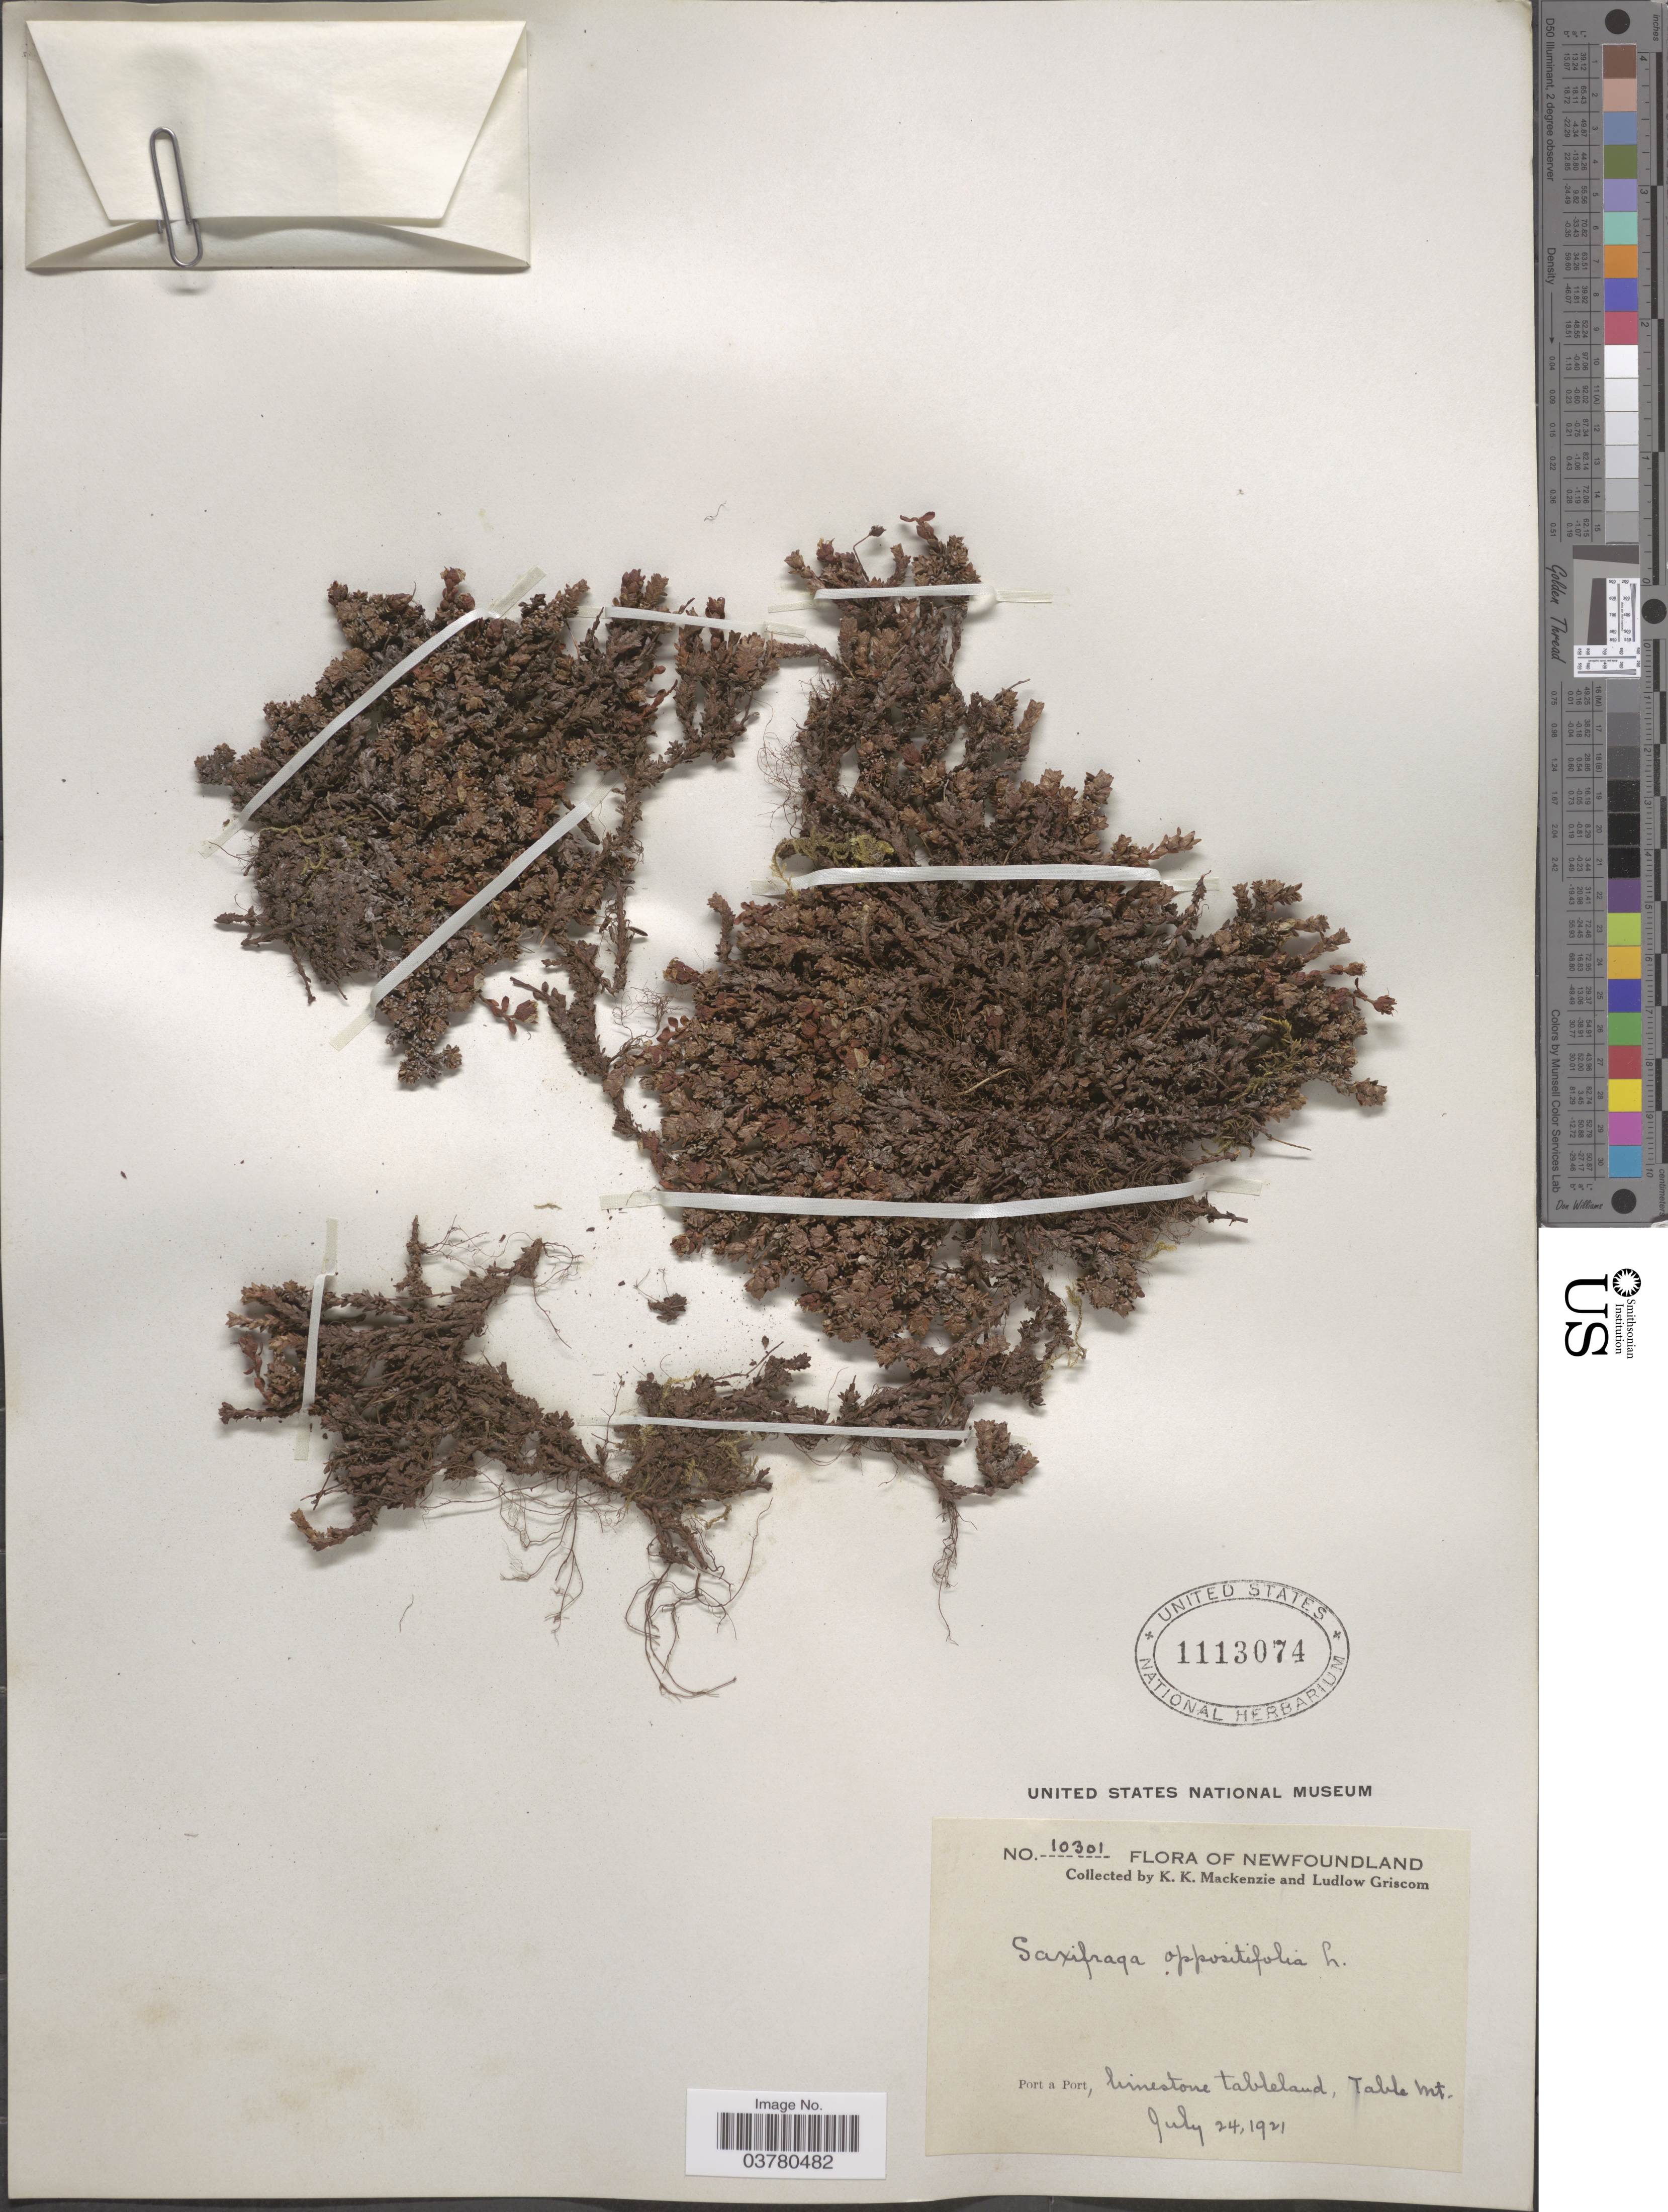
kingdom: Plantae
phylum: Tracheophyta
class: Magnoliopsida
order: Saxifragales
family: Saxifragaceae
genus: Saxifraga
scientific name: Saxifraga oppositifolia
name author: L.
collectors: K. K. Mackenzie & L. Griscom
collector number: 10301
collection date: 1921-07-24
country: Canada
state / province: Newfoundland and Labrador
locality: Port a Port, limestone tableland, Table Mt.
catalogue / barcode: US 1113074